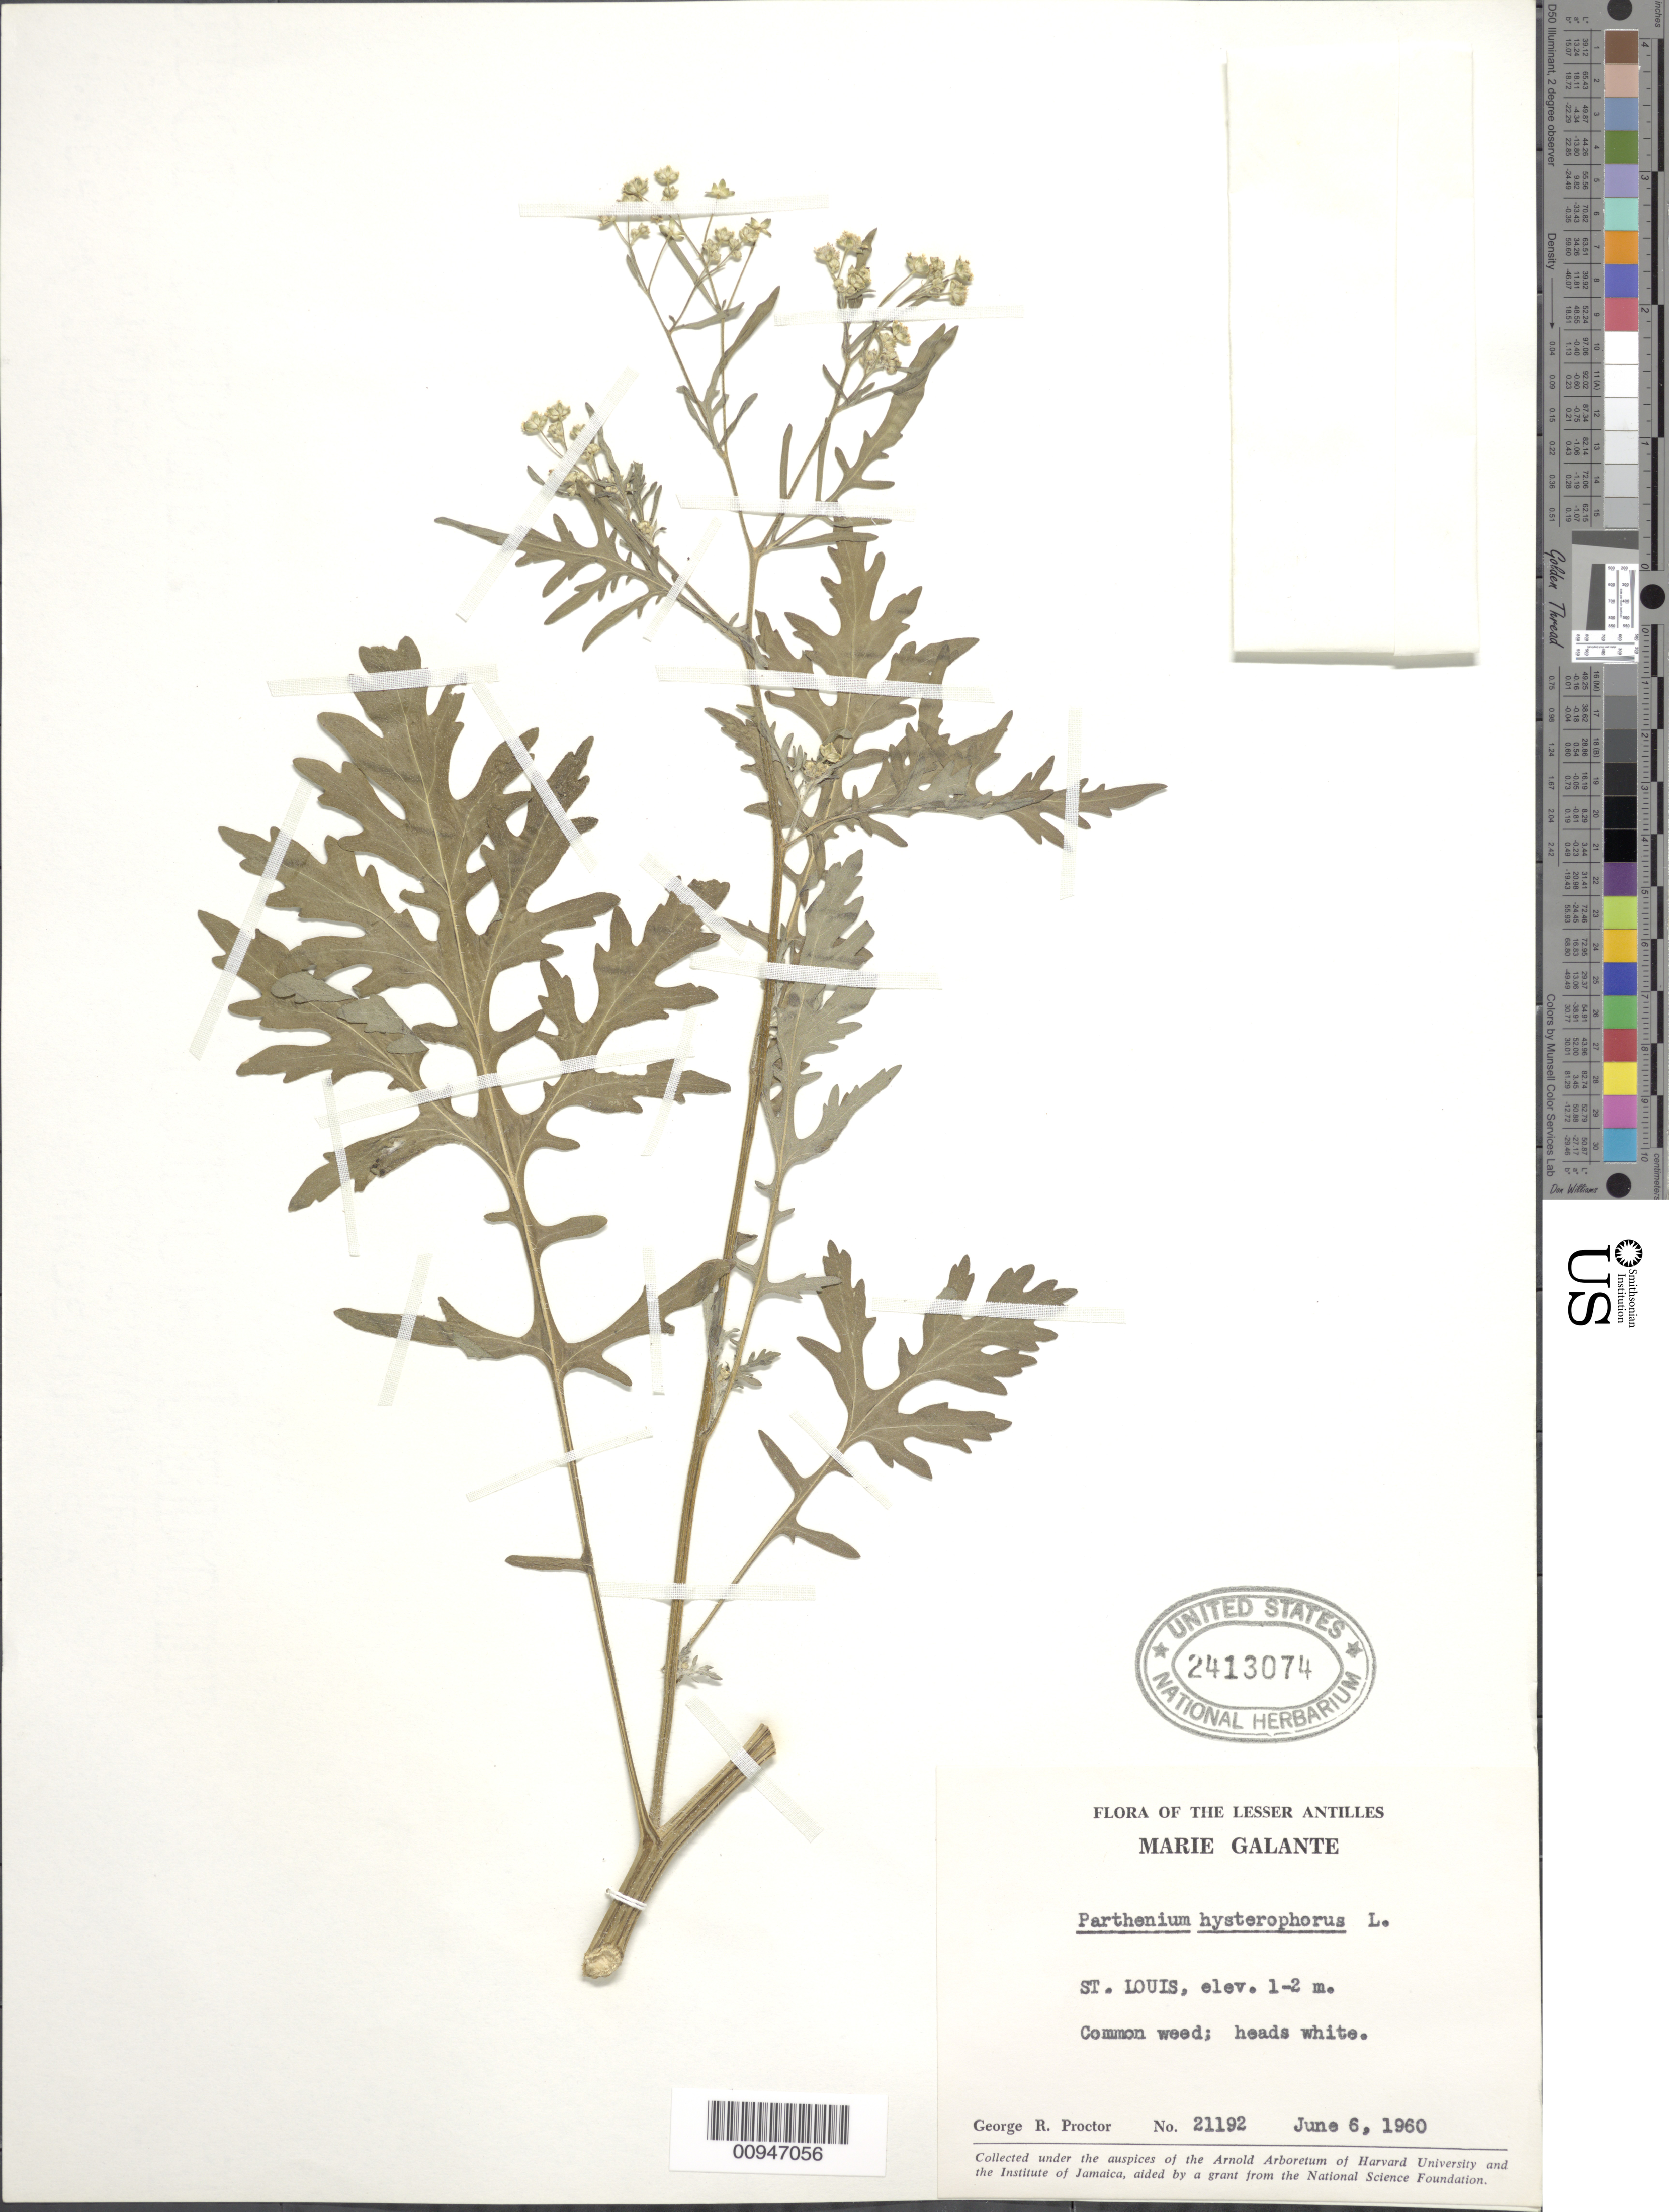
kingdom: Plantae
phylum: Tracheophyta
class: Magnoliopsida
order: Asterales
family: Asteraceae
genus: Parthenium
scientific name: Parthenium hysterophorus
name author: L.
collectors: G. R. Proctor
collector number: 21192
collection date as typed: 06 Jun 1960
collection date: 1960-06-06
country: Guadeloupe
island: Marie Galante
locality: St. Louis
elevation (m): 1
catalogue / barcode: US 2413074